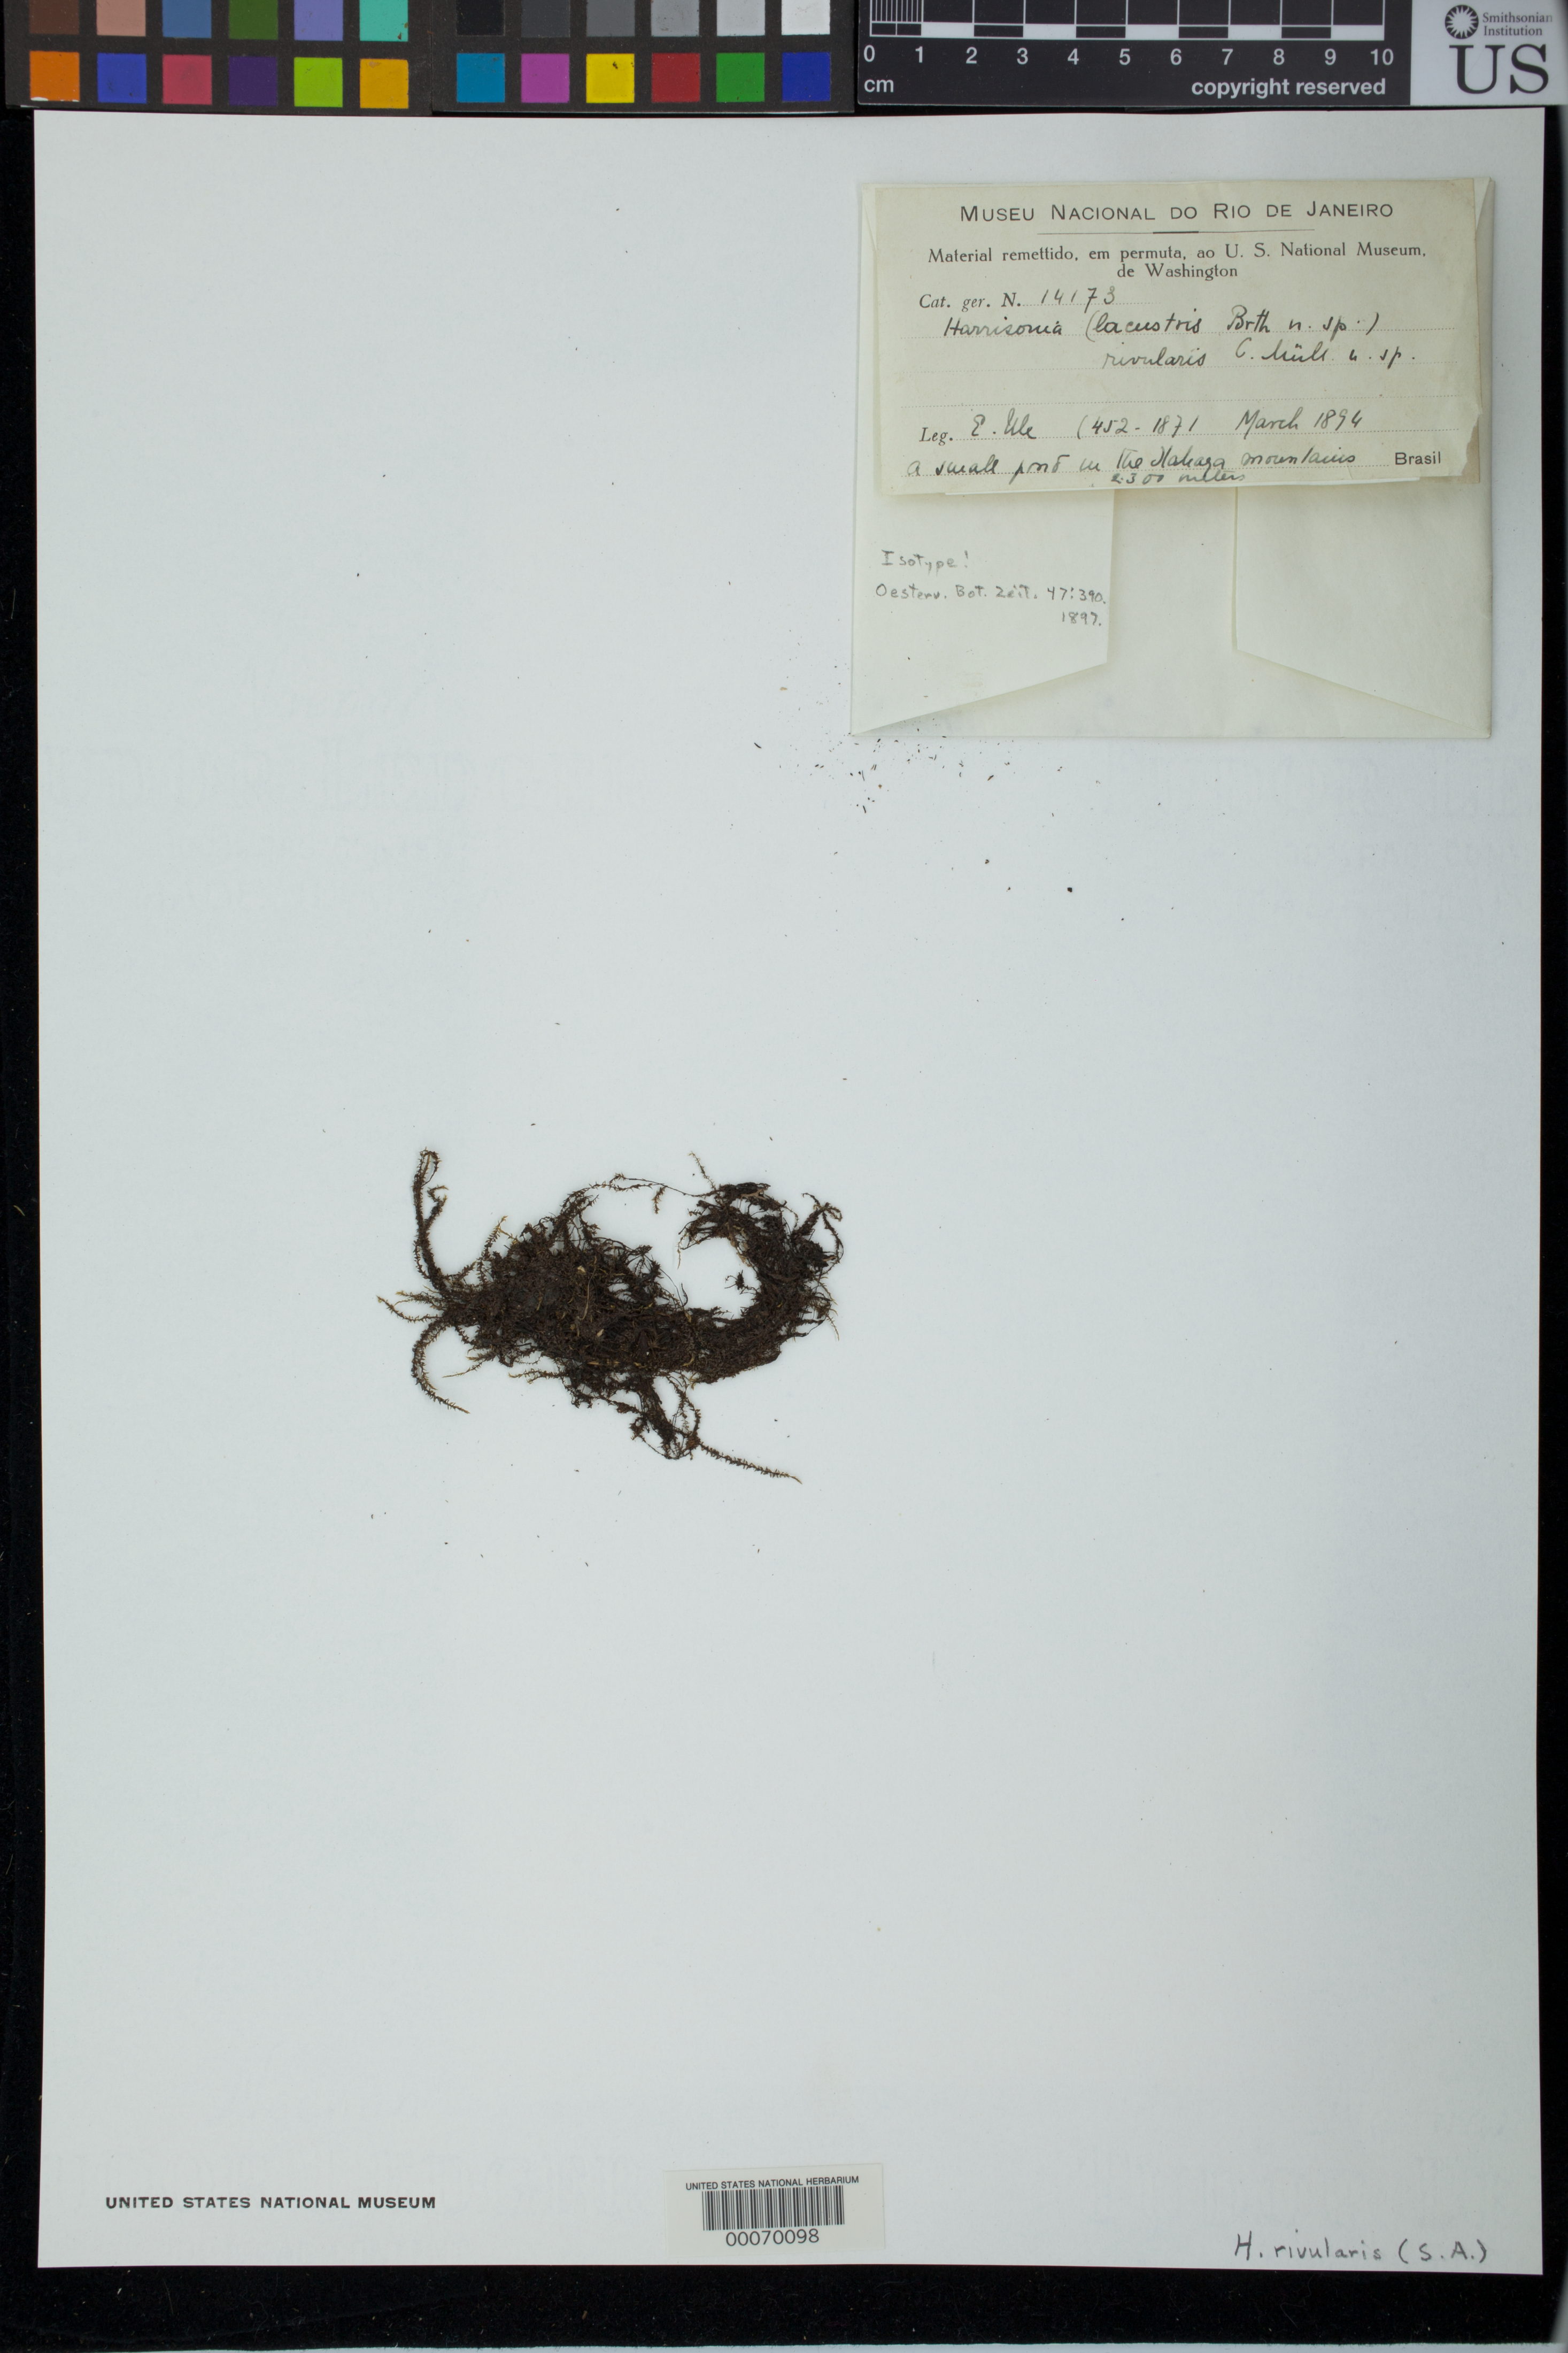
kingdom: Plantae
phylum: Bryophyta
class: Bryopsida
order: Hedwigiales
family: Hedwigiaceae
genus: Harrisonia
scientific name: Harrisonia rivularis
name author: Müll. Hal.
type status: Isotype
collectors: E. H. Ule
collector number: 452-1871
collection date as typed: Mar 1894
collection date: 1894-03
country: Brazil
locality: Maliaya Mts.